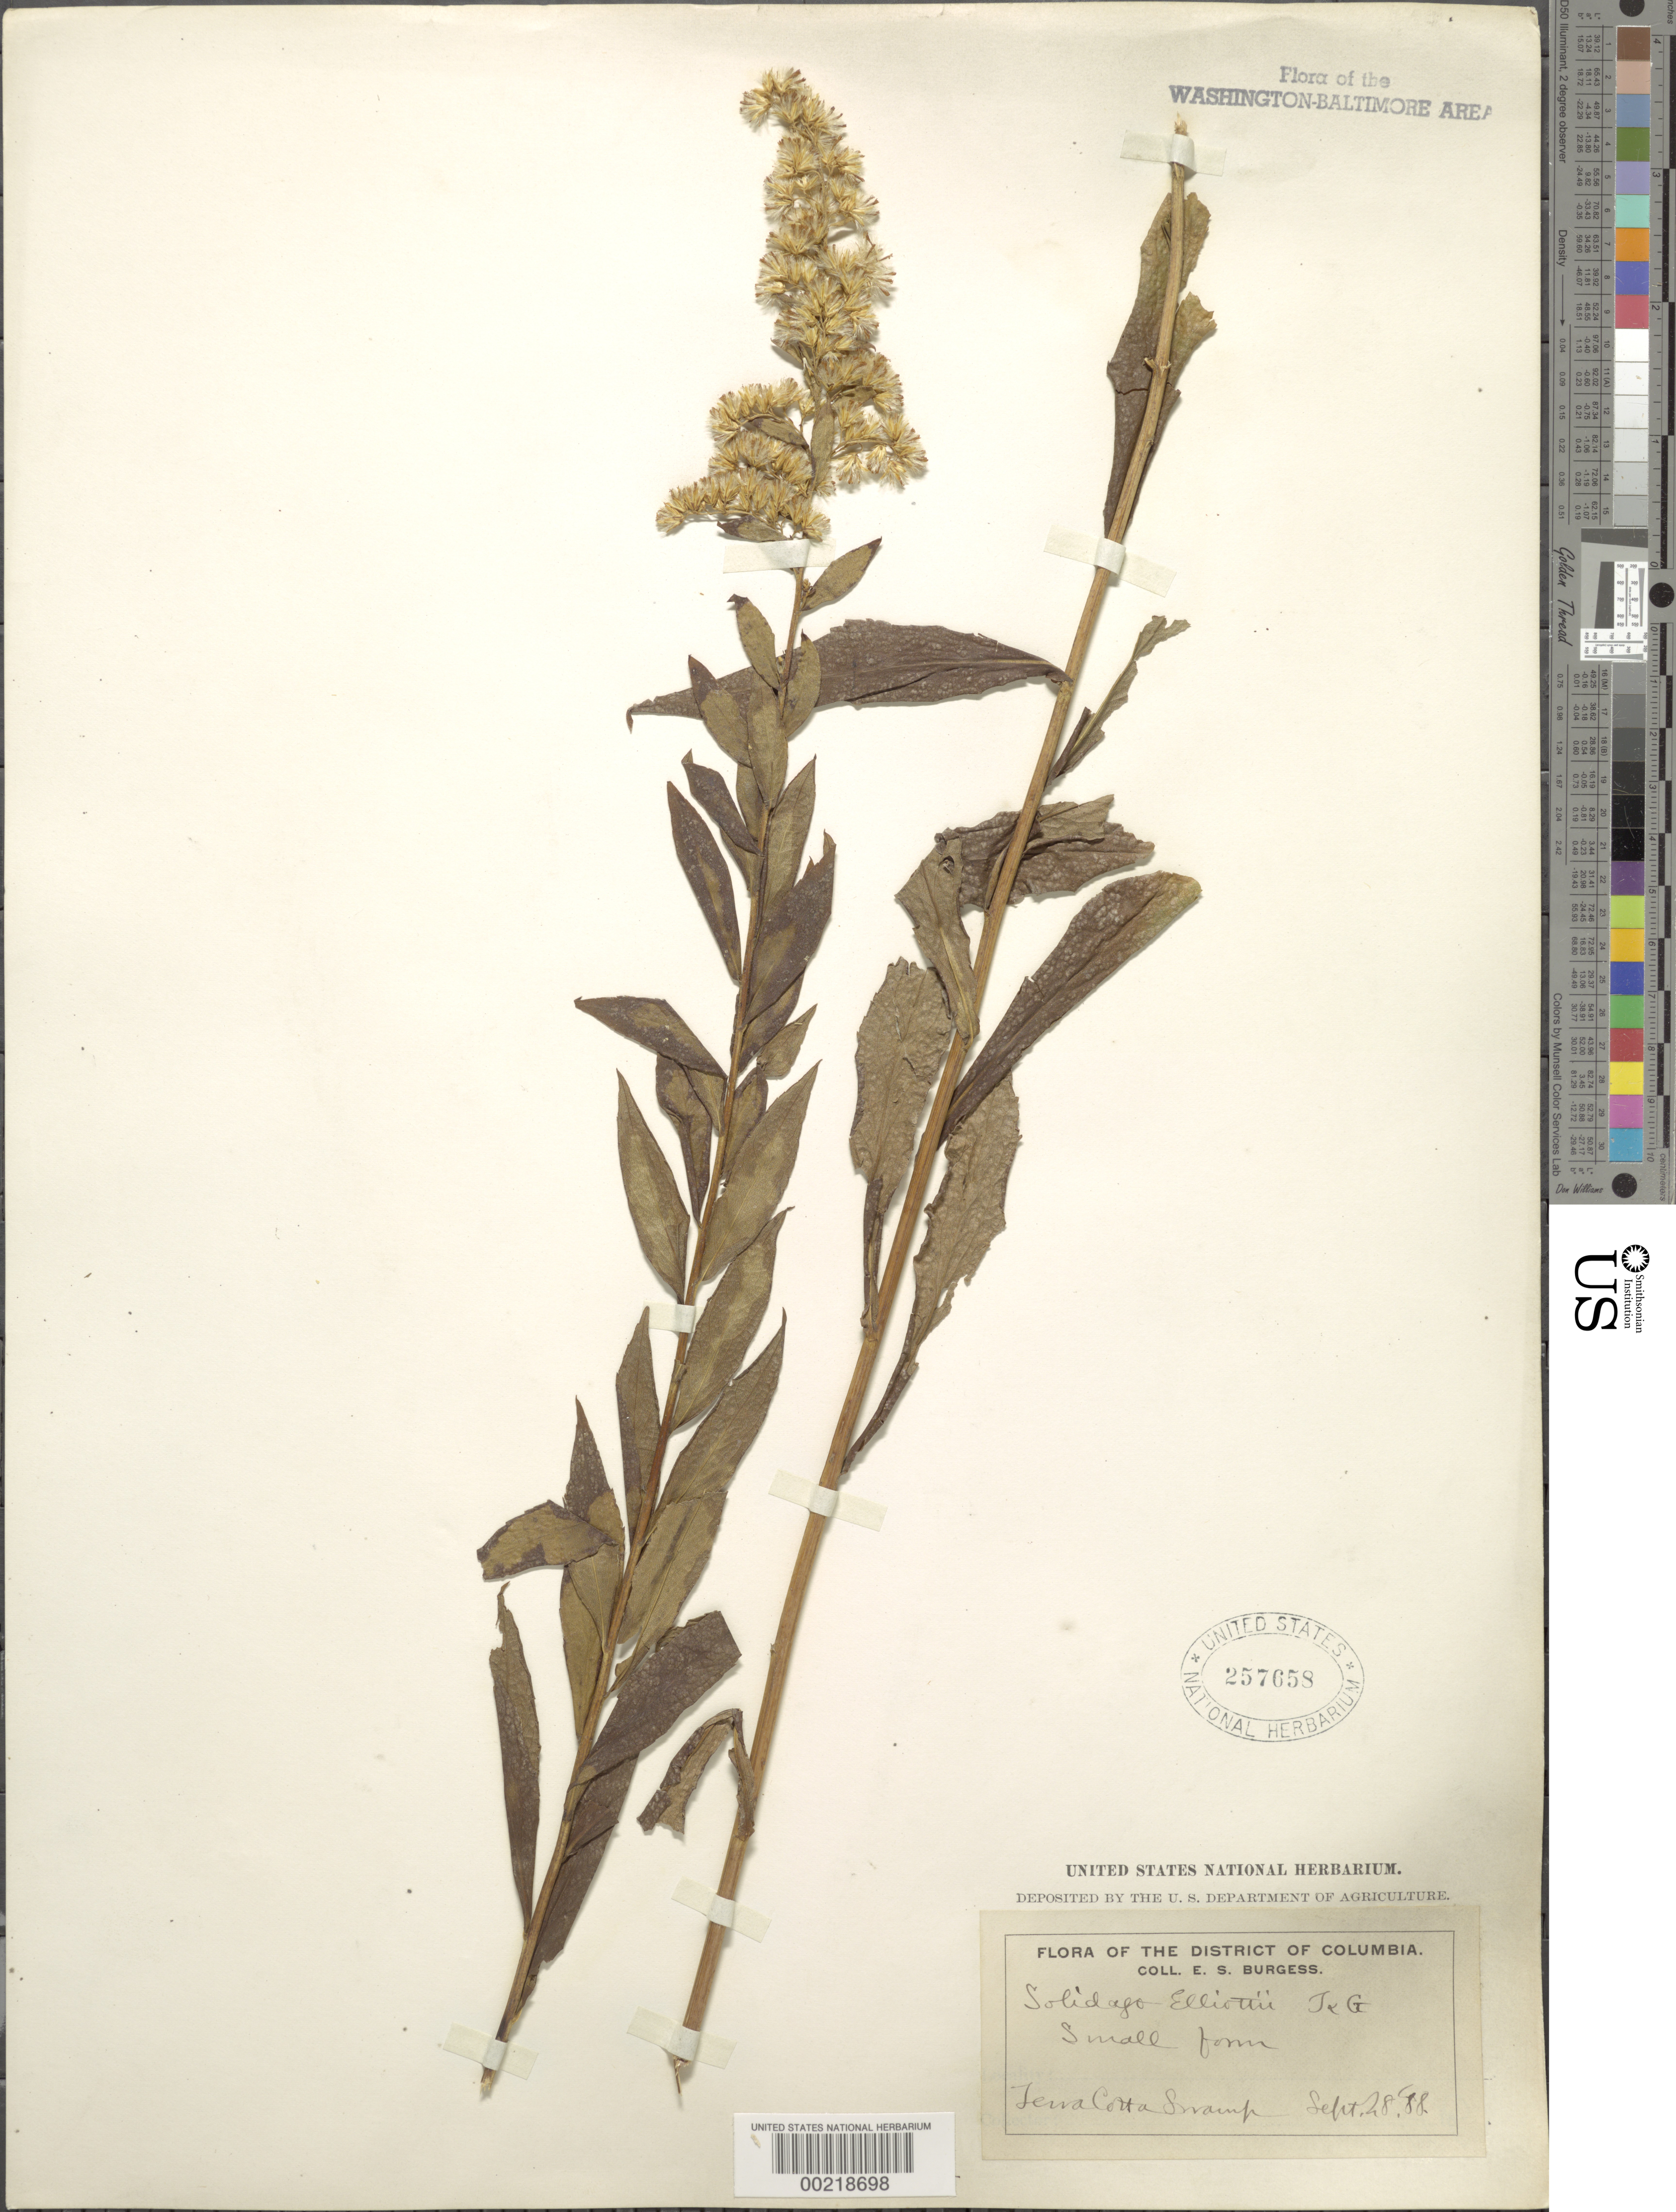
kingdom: Plantae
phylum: Tracheophyta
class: Magnoliopsida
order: Asterales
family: Asteraceae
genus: Solidago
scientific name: Solidago latissimifolia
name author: Mill.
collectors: E. Burgess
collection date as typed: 28 Sep 1888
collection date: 1888-09-28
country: United States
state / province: District of Columbia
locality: Terra Cotta Swamp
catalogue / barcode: US 257658